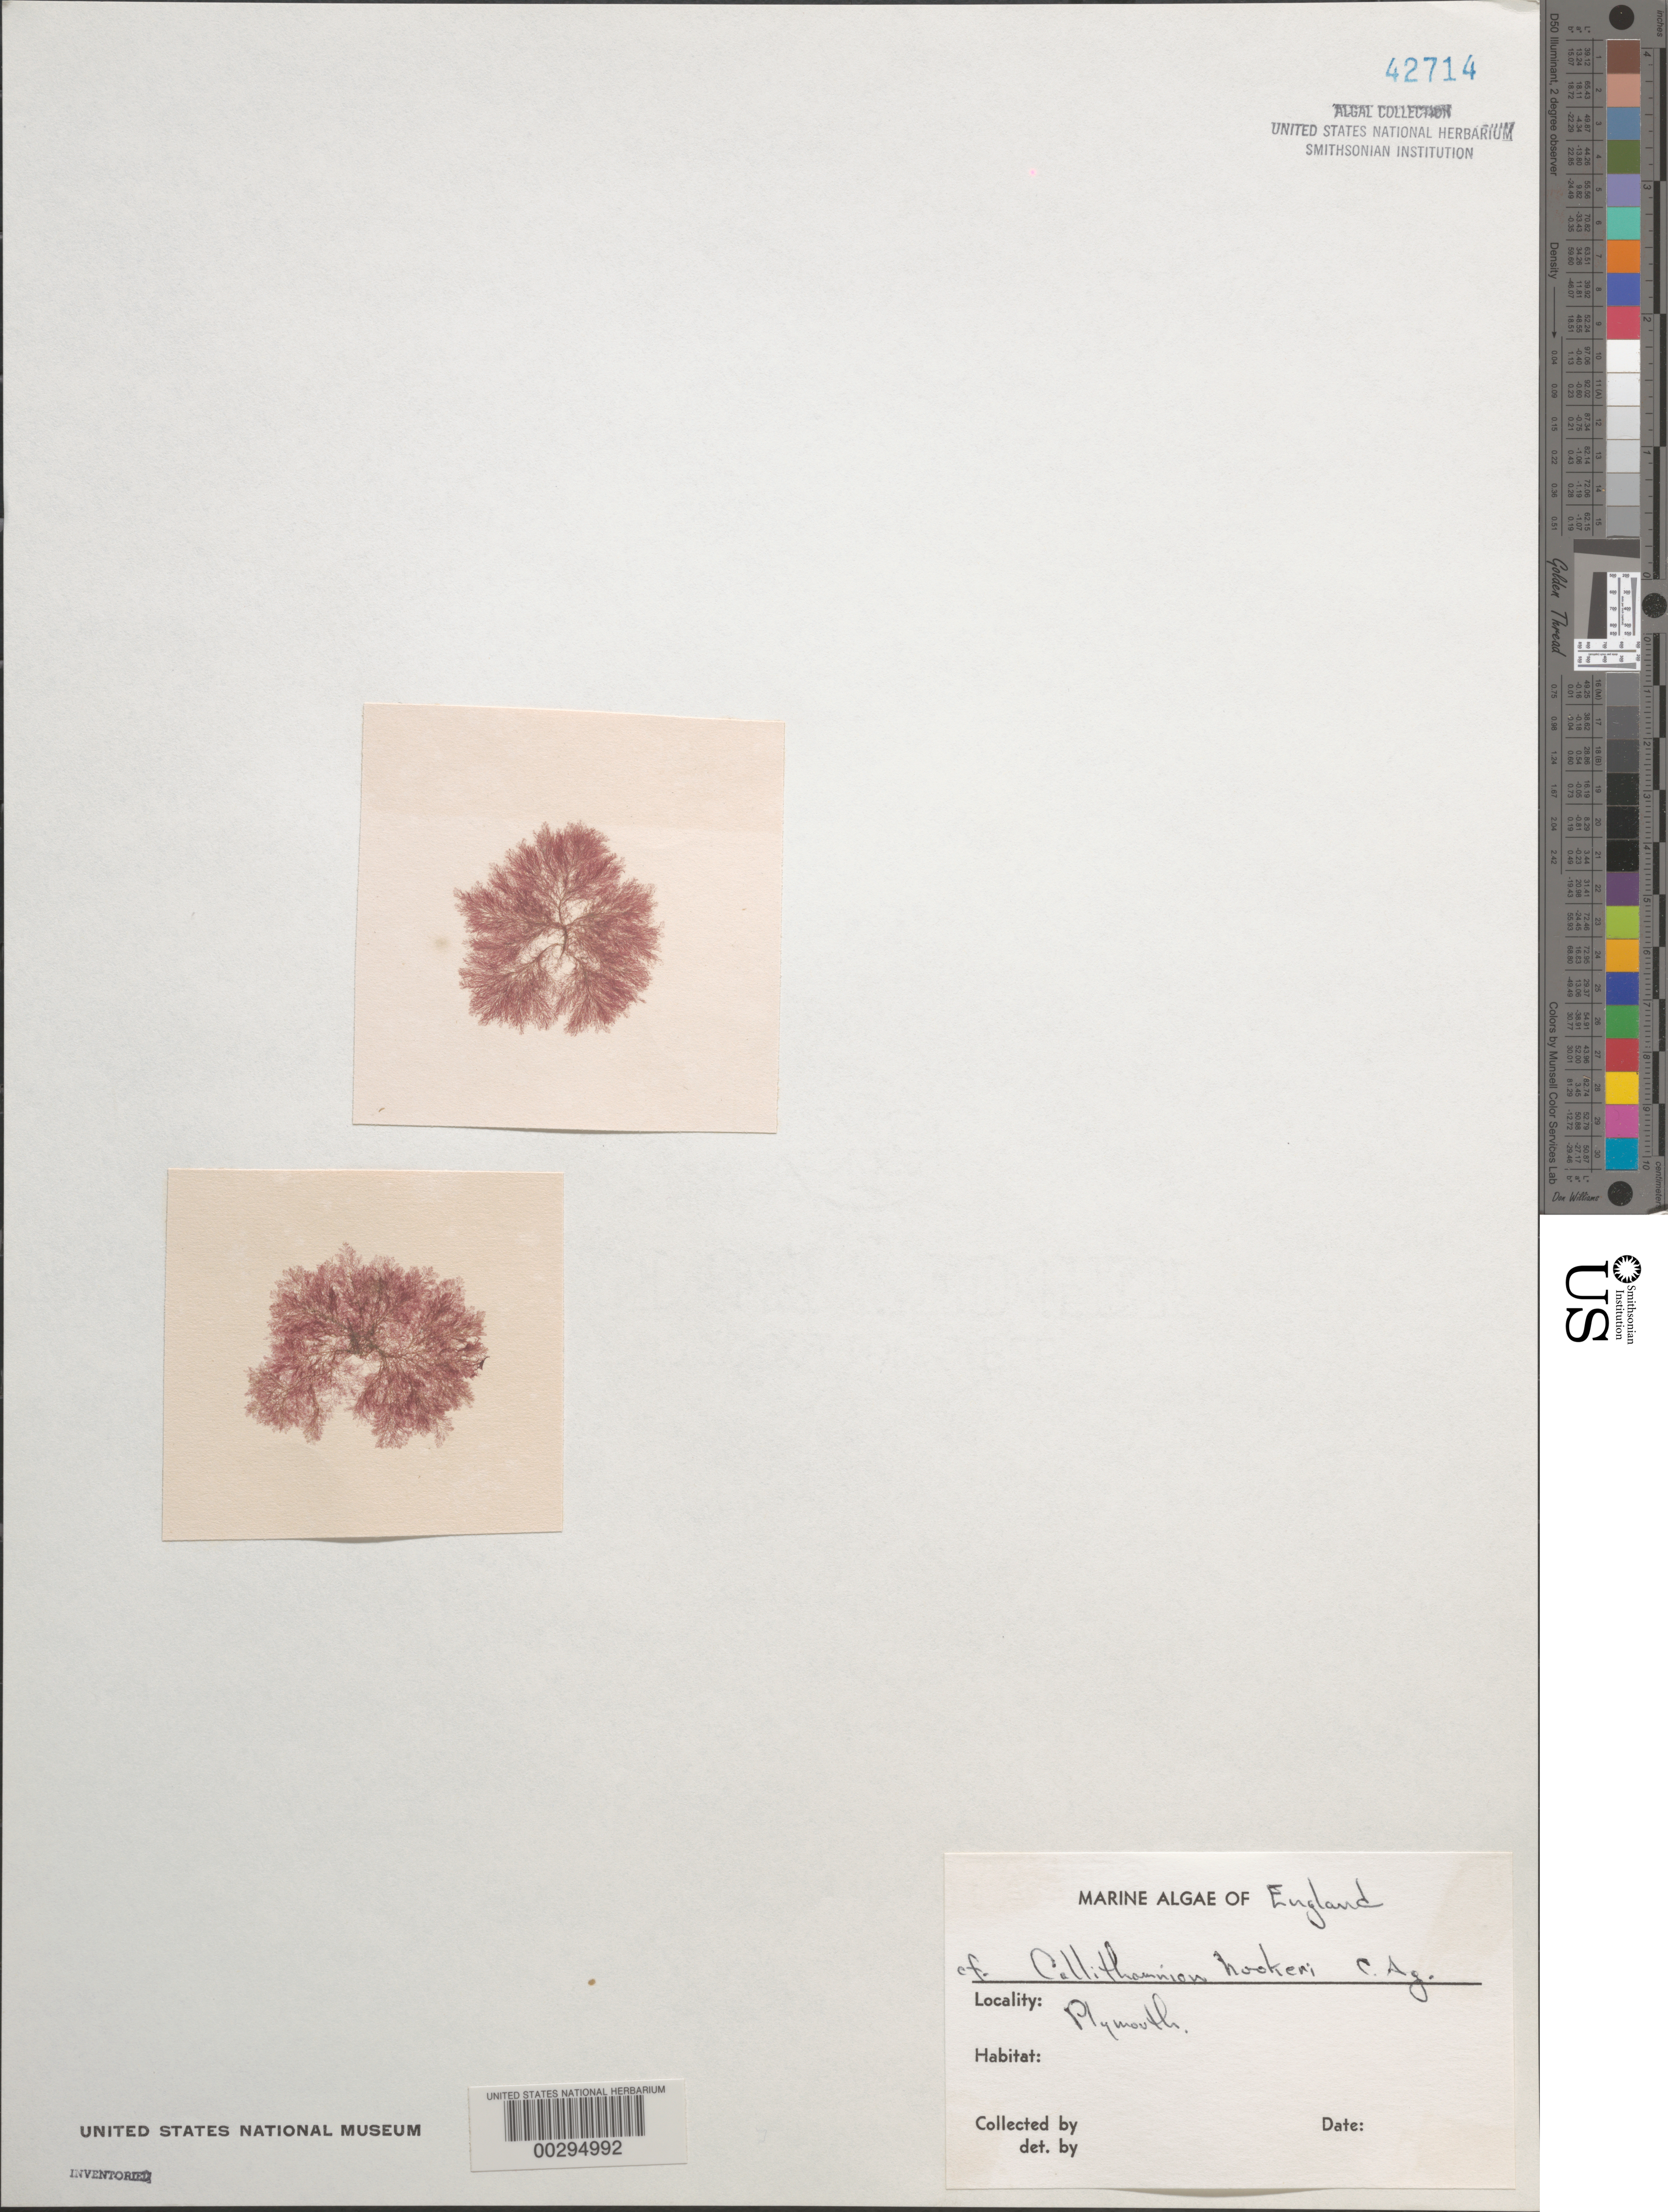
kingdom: Plantae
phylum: Rhodophyta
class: Florideophyceae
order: Ceramiales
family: Callithamniaceae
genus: Gaillona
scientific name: Gaillona hookeri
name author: (Dillwyn) A. Athanasiadis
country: United Kingdom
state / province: England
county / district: Devon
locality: Plymouth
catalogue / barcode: US 42714